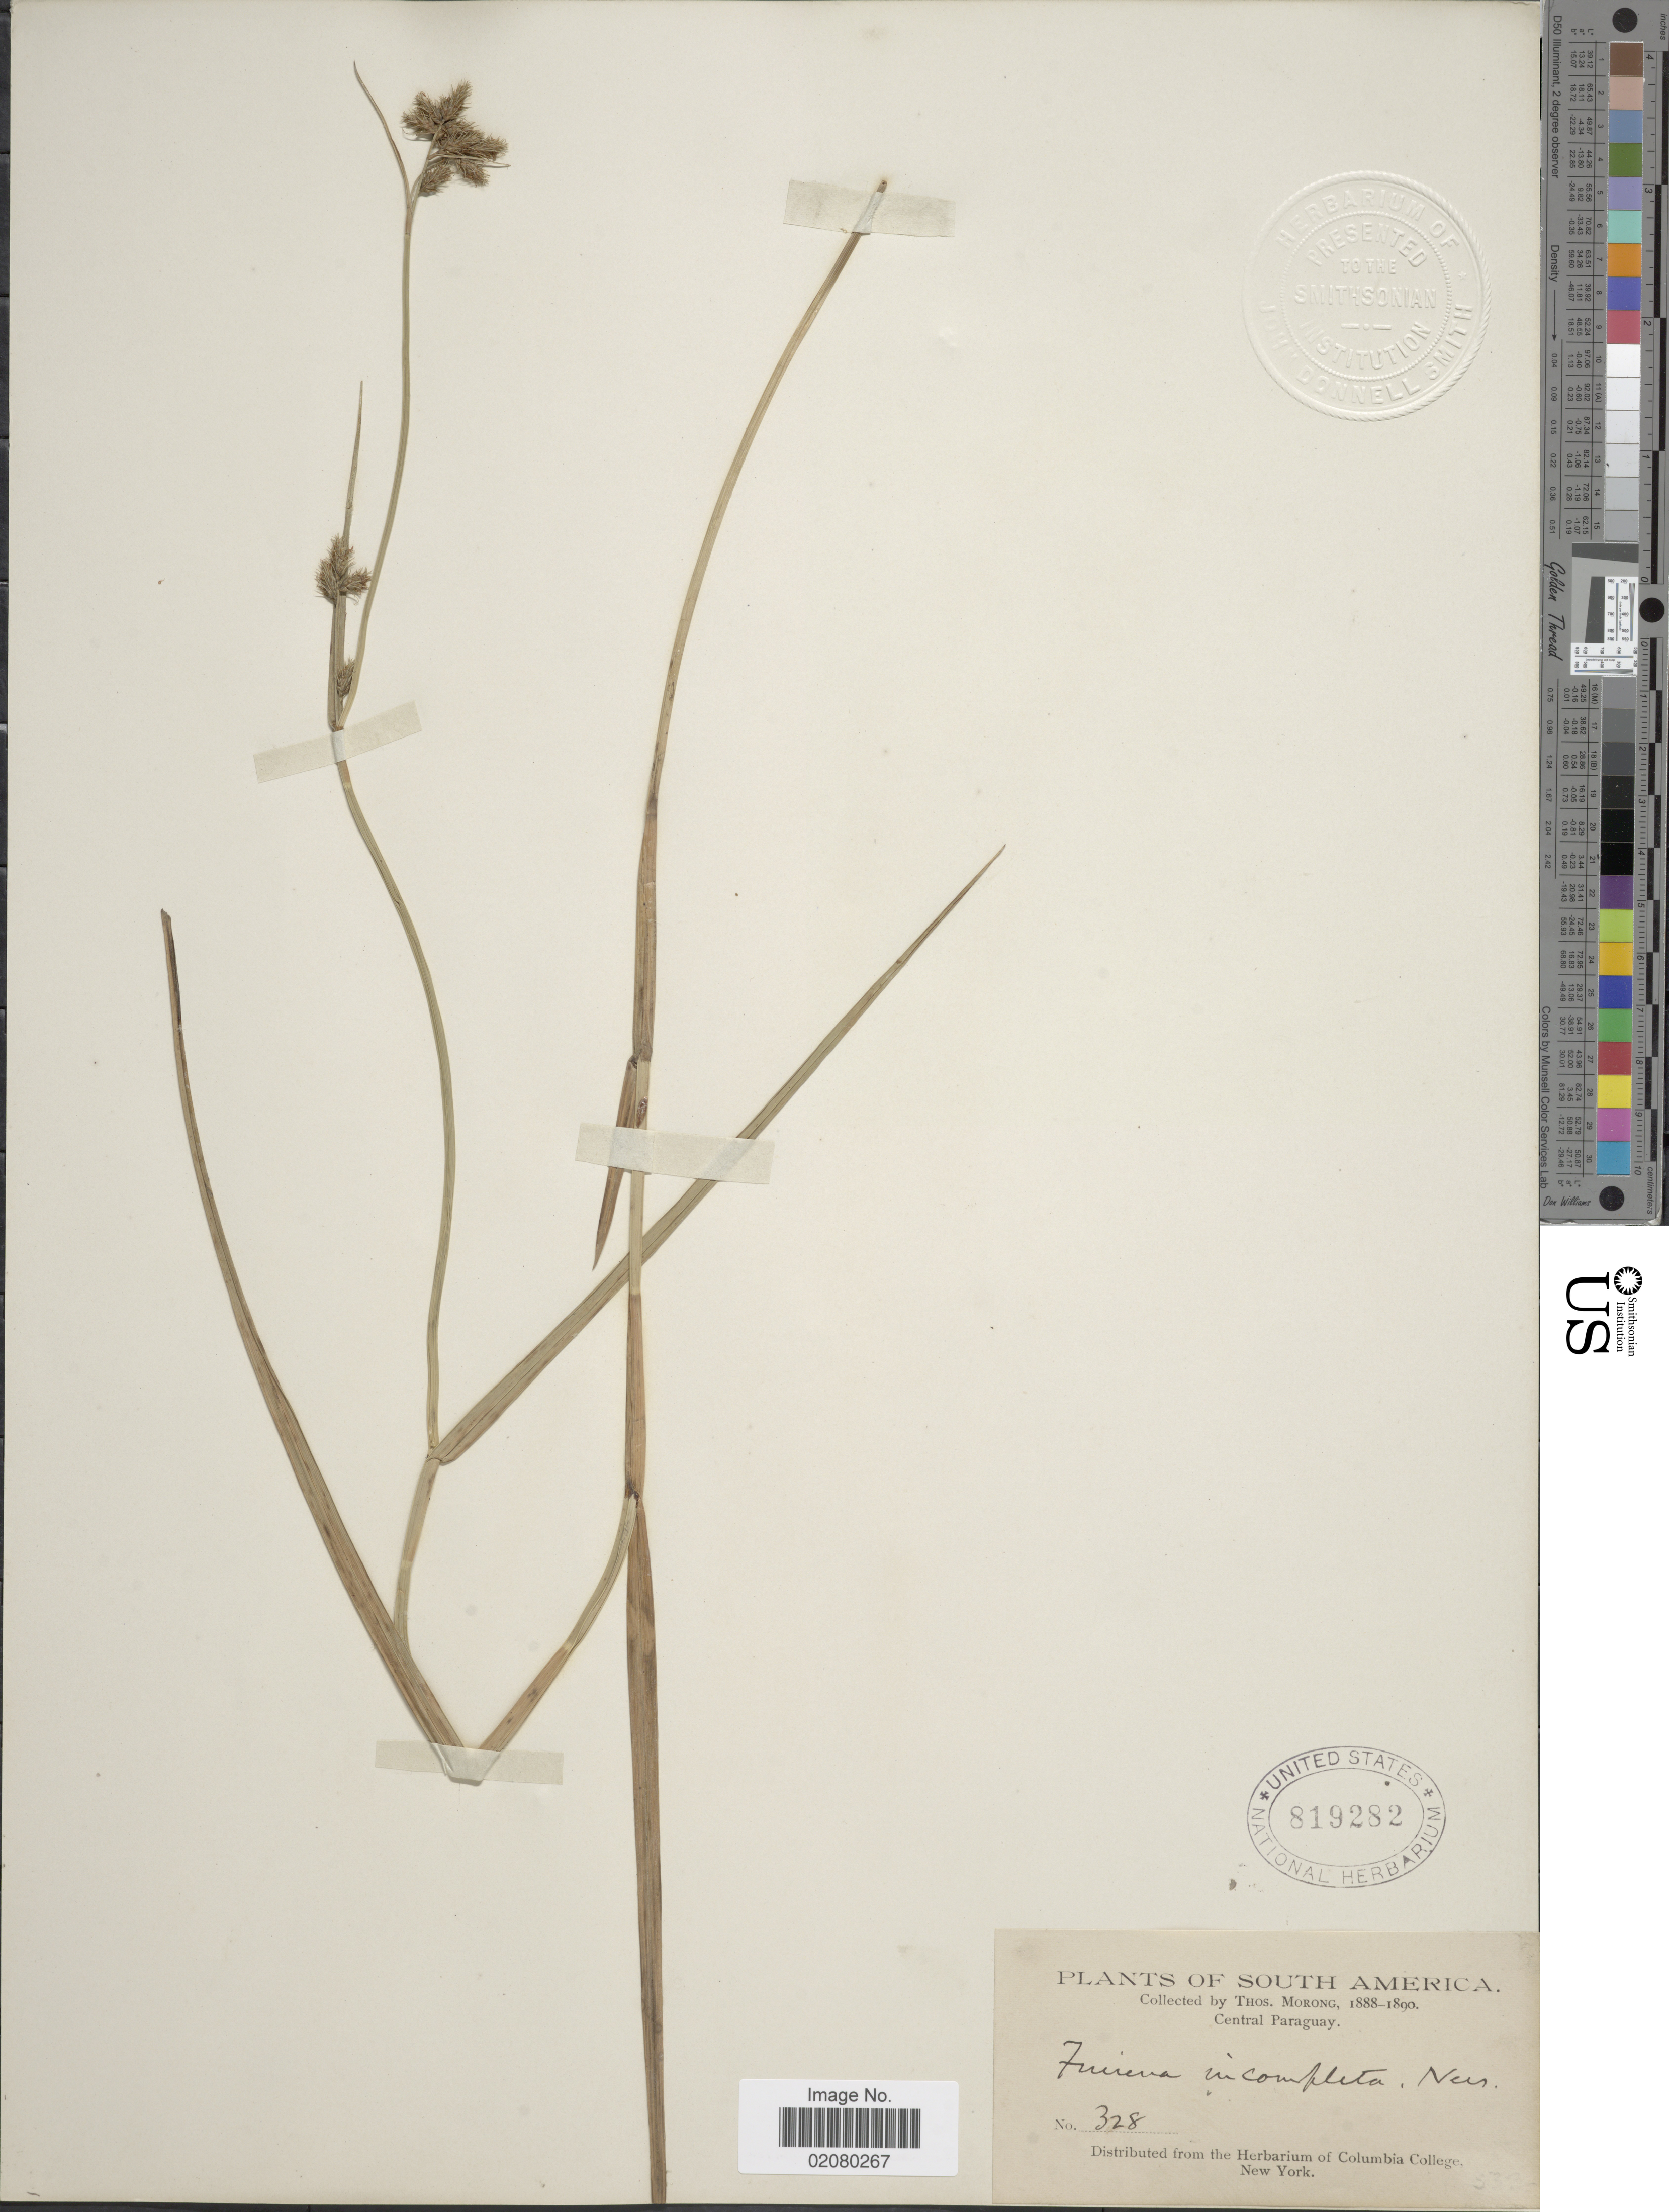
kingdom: Plantae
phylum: Tracheophyta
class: Liliopsida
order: Poales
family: Cyperaceae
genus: Fuirena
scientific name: Fuirena incompleta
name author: Nees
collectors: T. Morong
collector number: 328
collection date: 1888/1890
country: Paraguay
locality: Central Paraguay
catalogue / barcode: US 819282